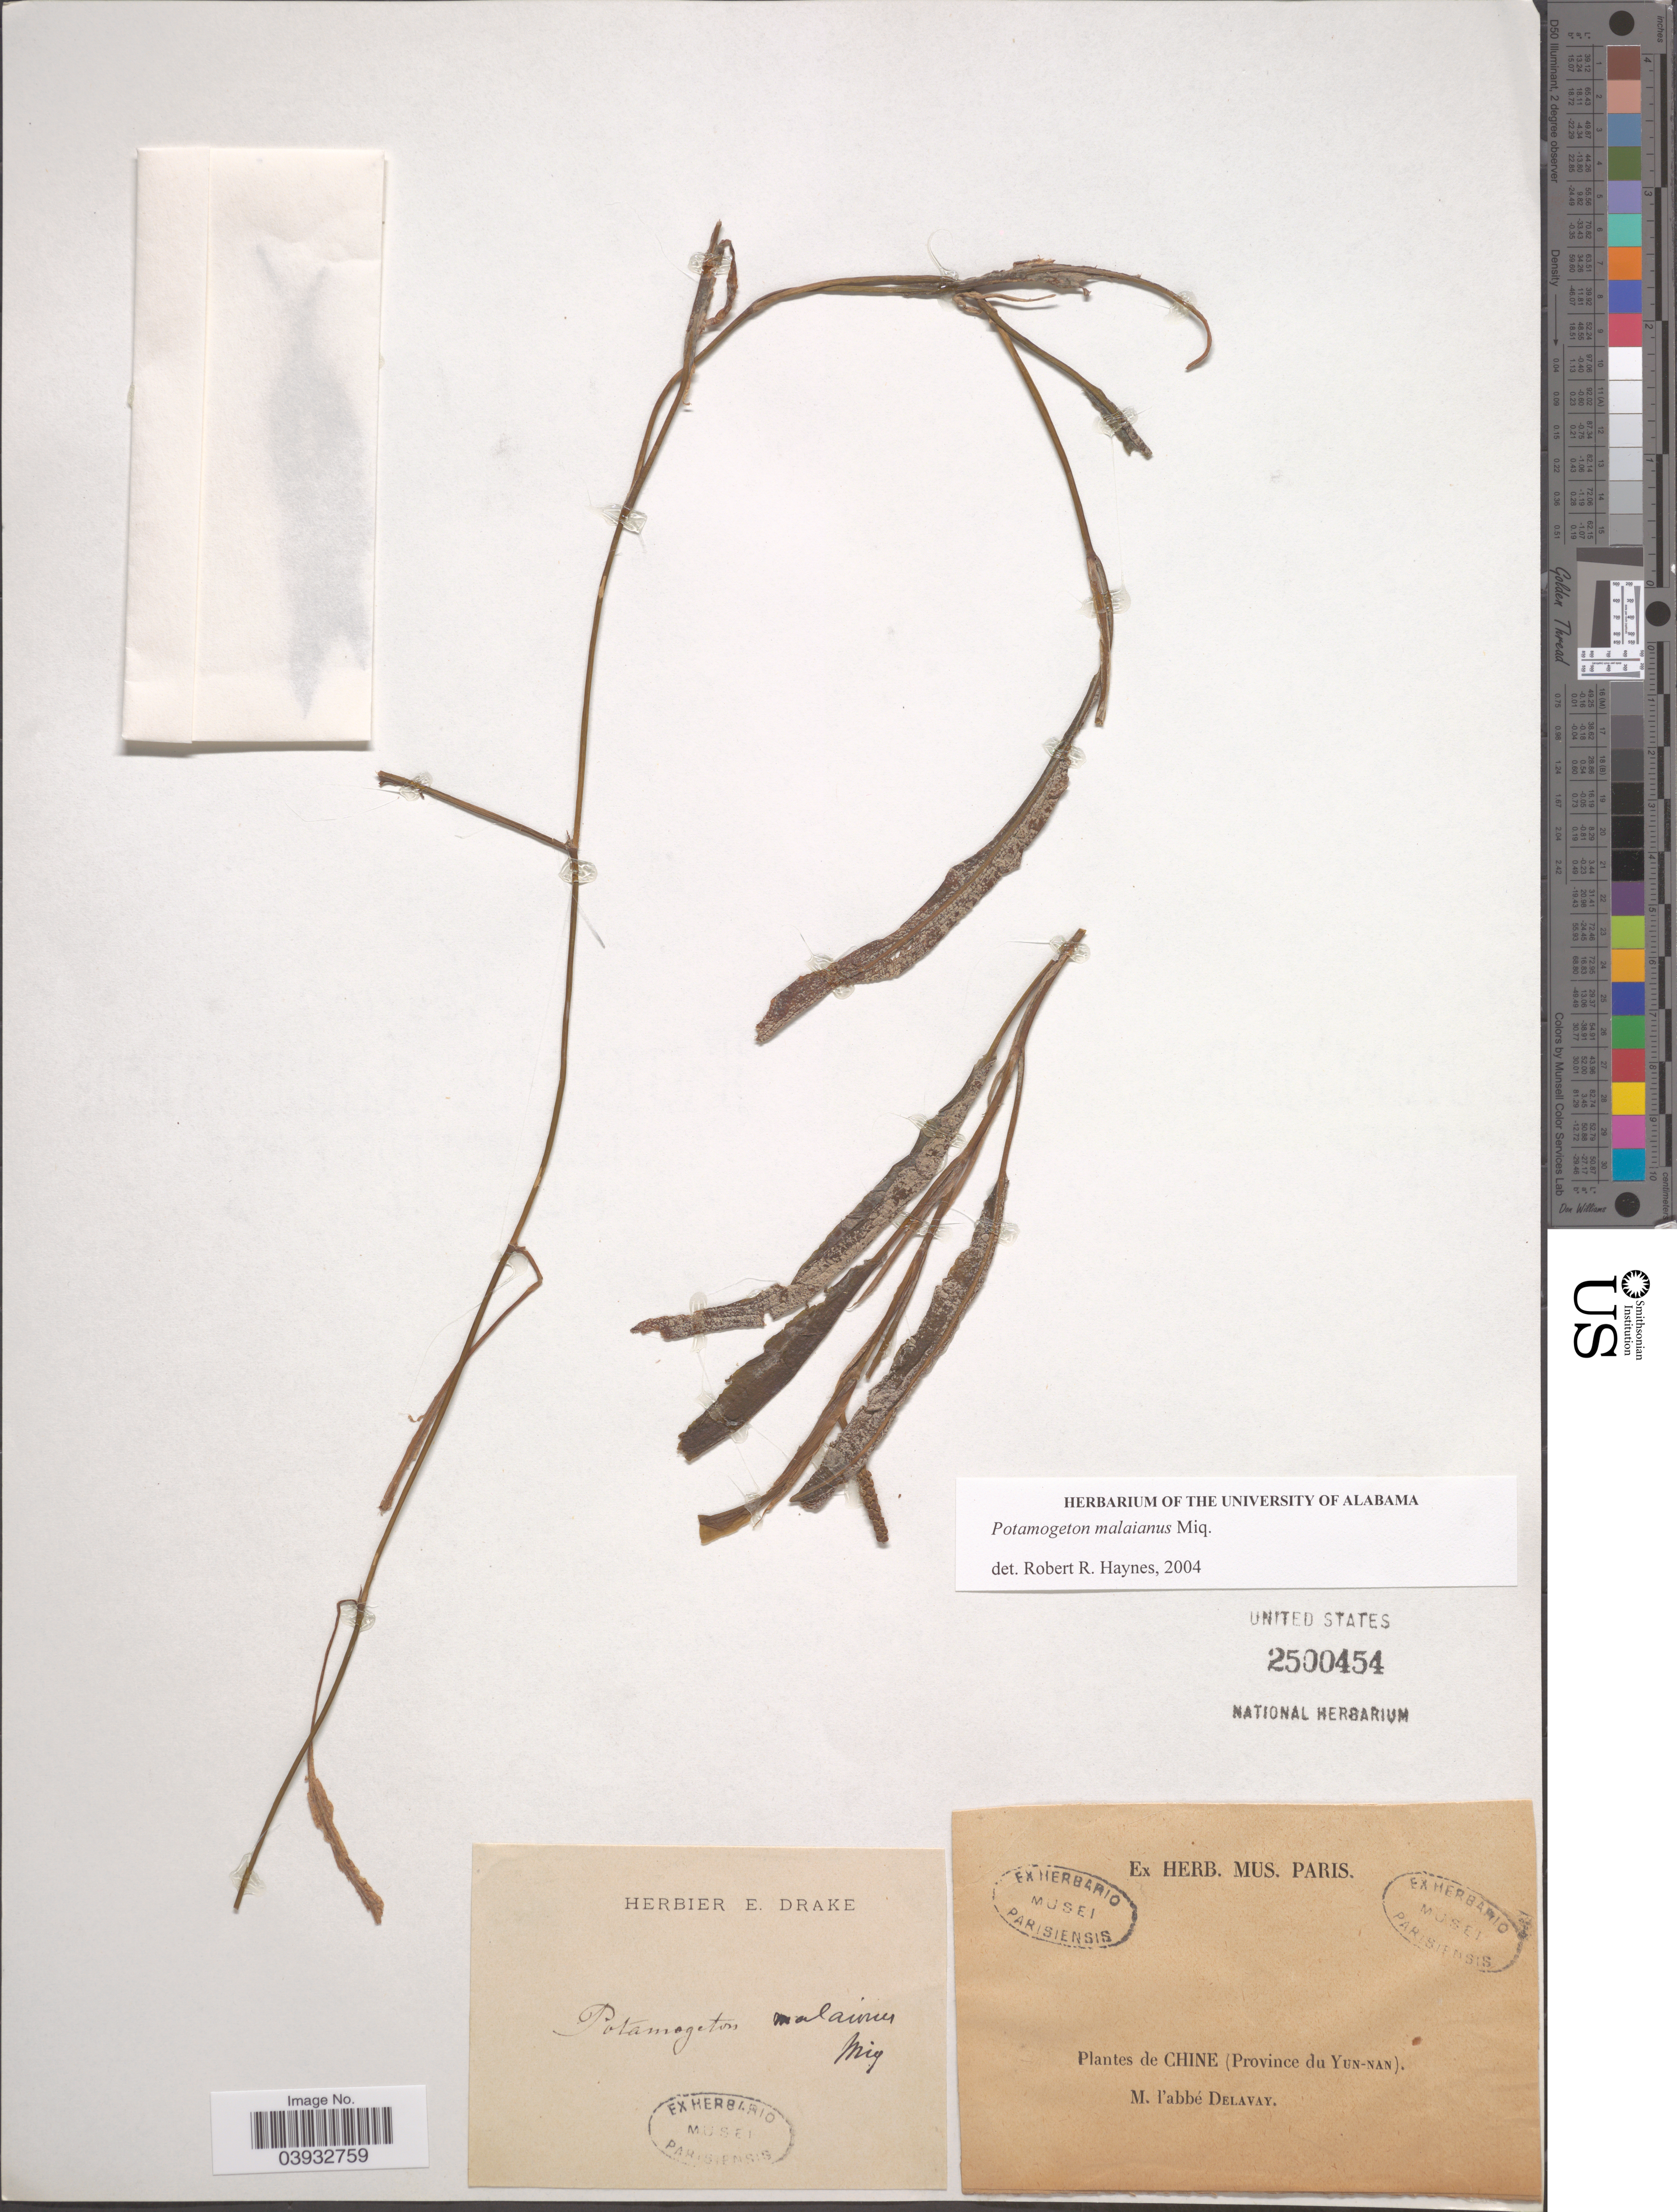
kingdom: Plantae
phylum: Tracheophyta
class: Liliopsida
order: Alismatales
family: Potamogetonaceae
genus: Potamogeton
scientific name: Potamogeton malaianus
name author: Miq.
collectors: P. Delavay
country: China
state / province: Yunnan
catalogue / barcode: US 2500454